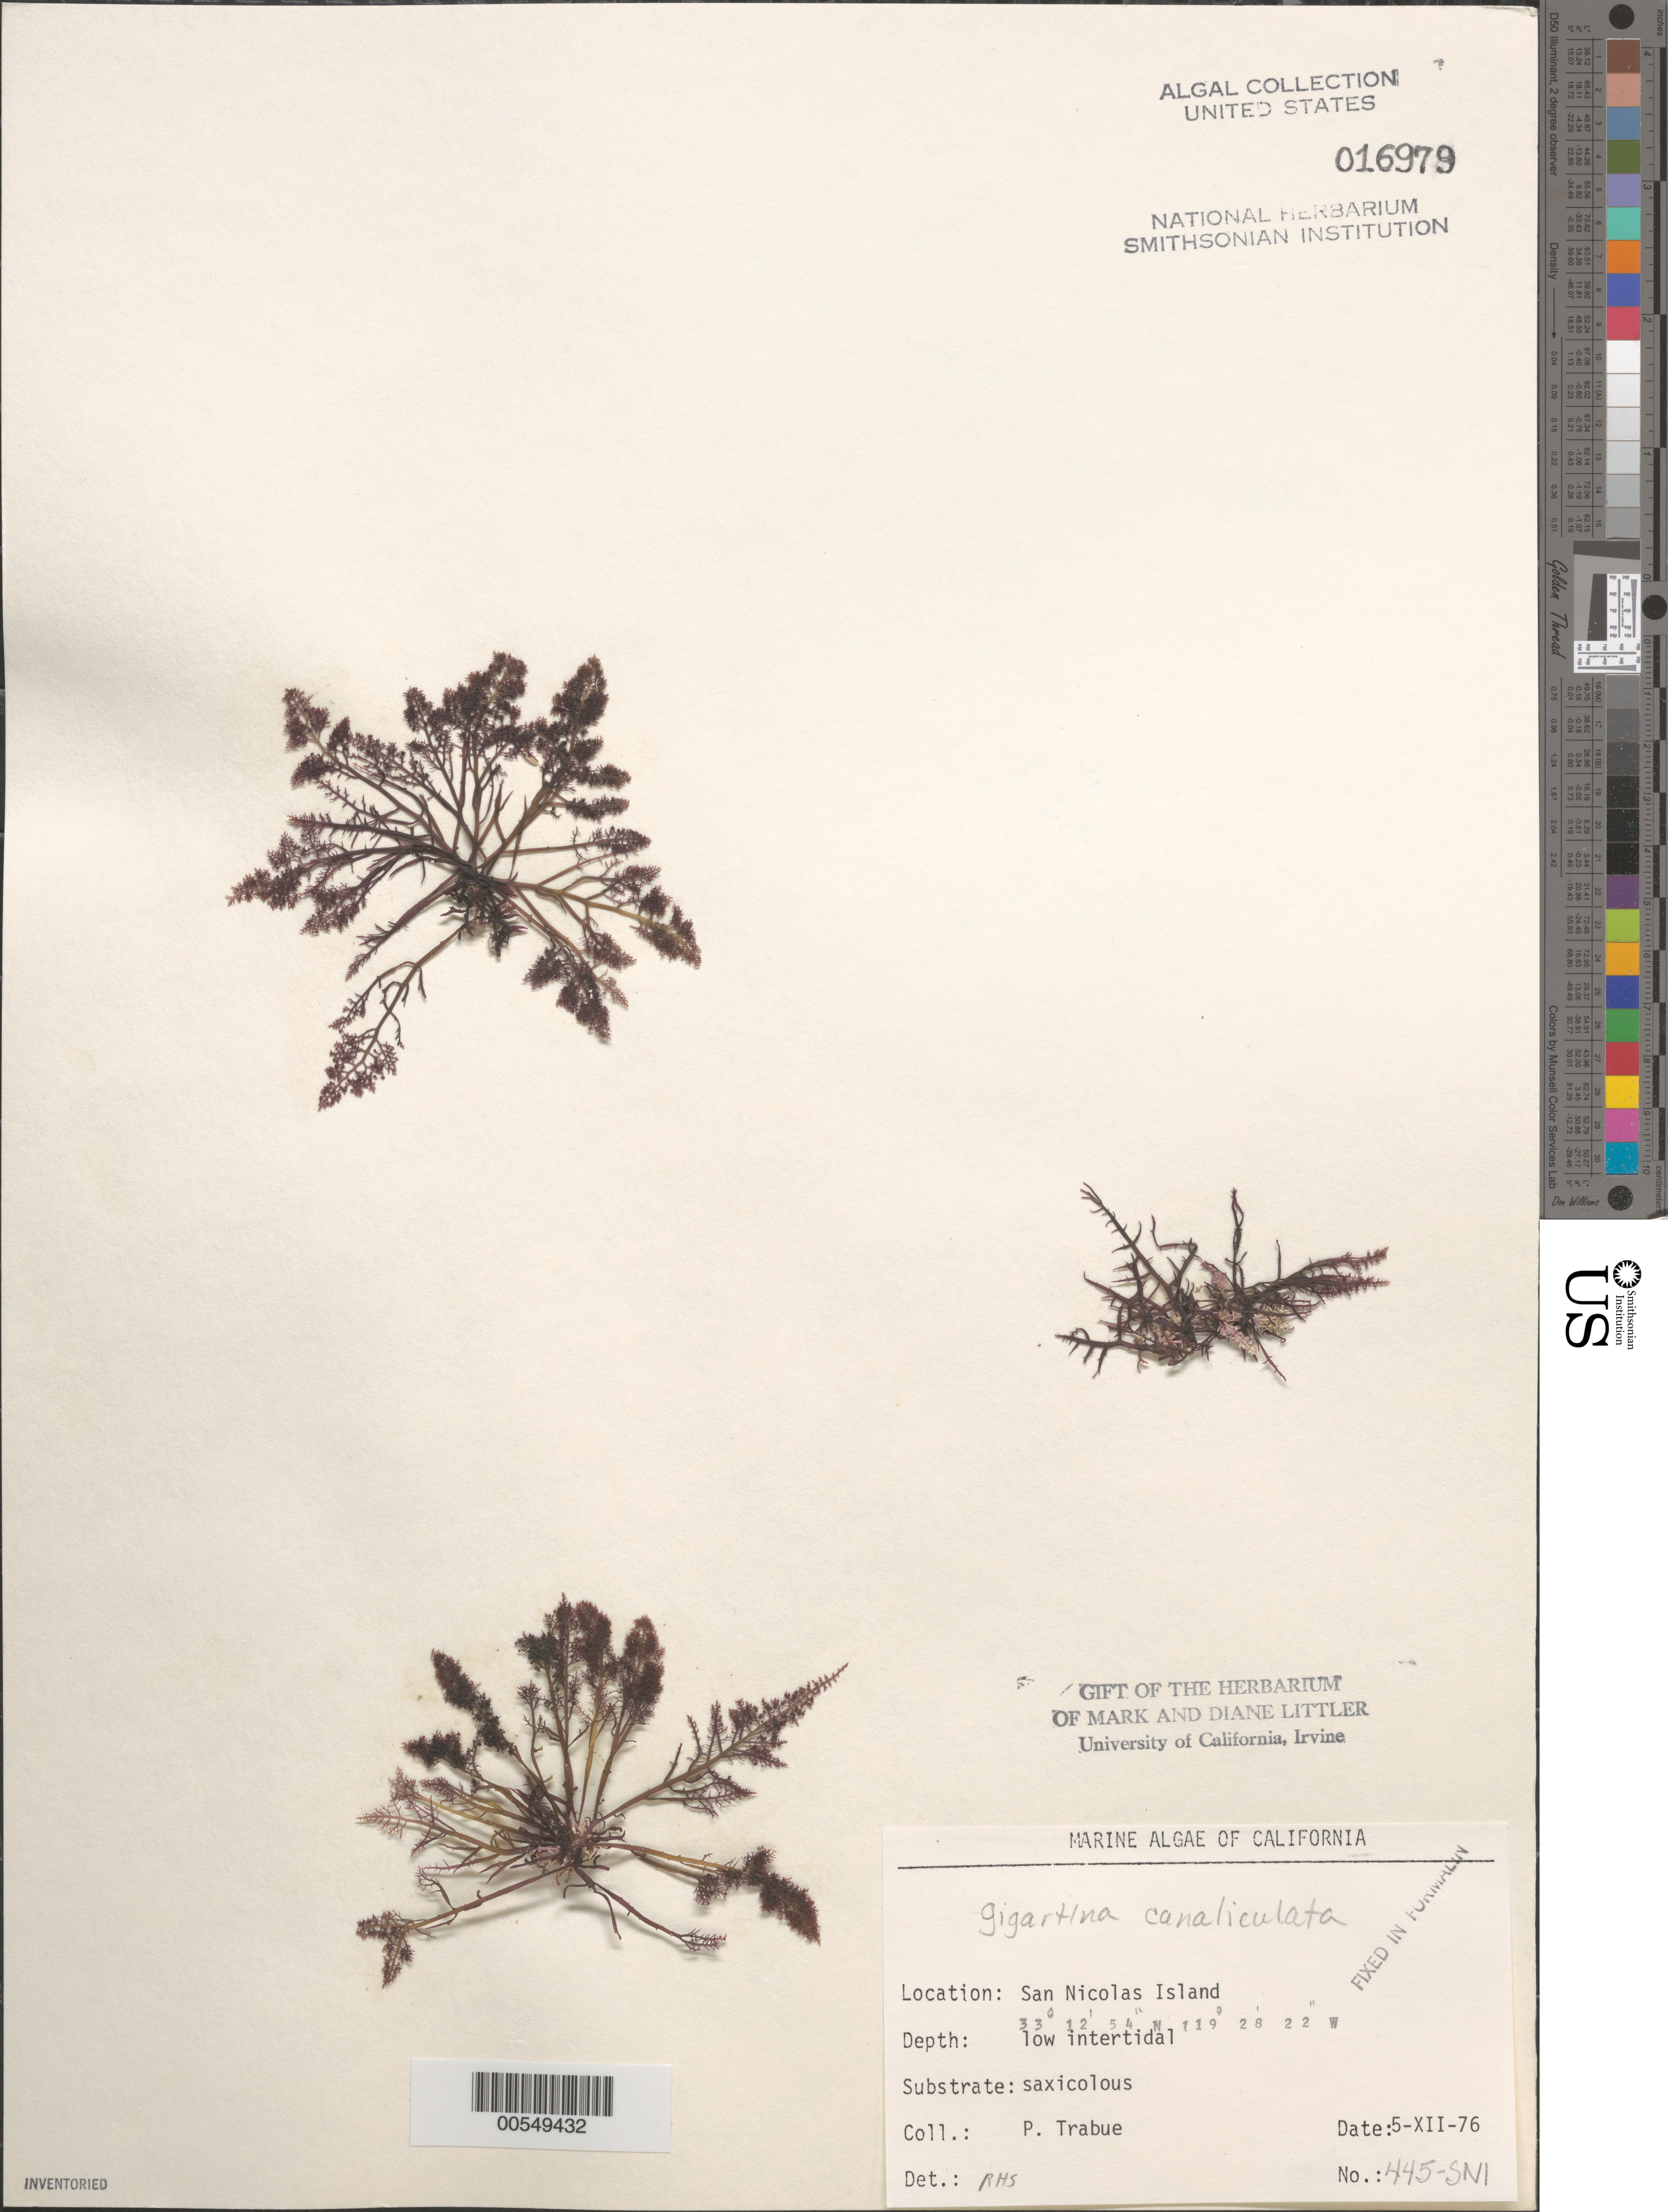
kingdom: Plantae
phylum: Rhodophyta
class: Florideophyceae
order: Gigartinales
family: Gigartinaceae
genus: Chondracanthus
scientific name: Chondracanthus canaliculatus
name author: (Harv.) Guiry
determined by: Algae name updating Project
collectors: P. J. Trabue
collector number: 445-sni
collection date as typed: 05 Dec 1976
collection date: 1976-12-05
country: United States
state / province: California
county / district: Ventura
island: San Nicolas Island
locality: Dutch Harbor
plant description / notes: BLM-SOCALBIGHT Rocky Intertidal Survey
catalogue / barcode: US 16979